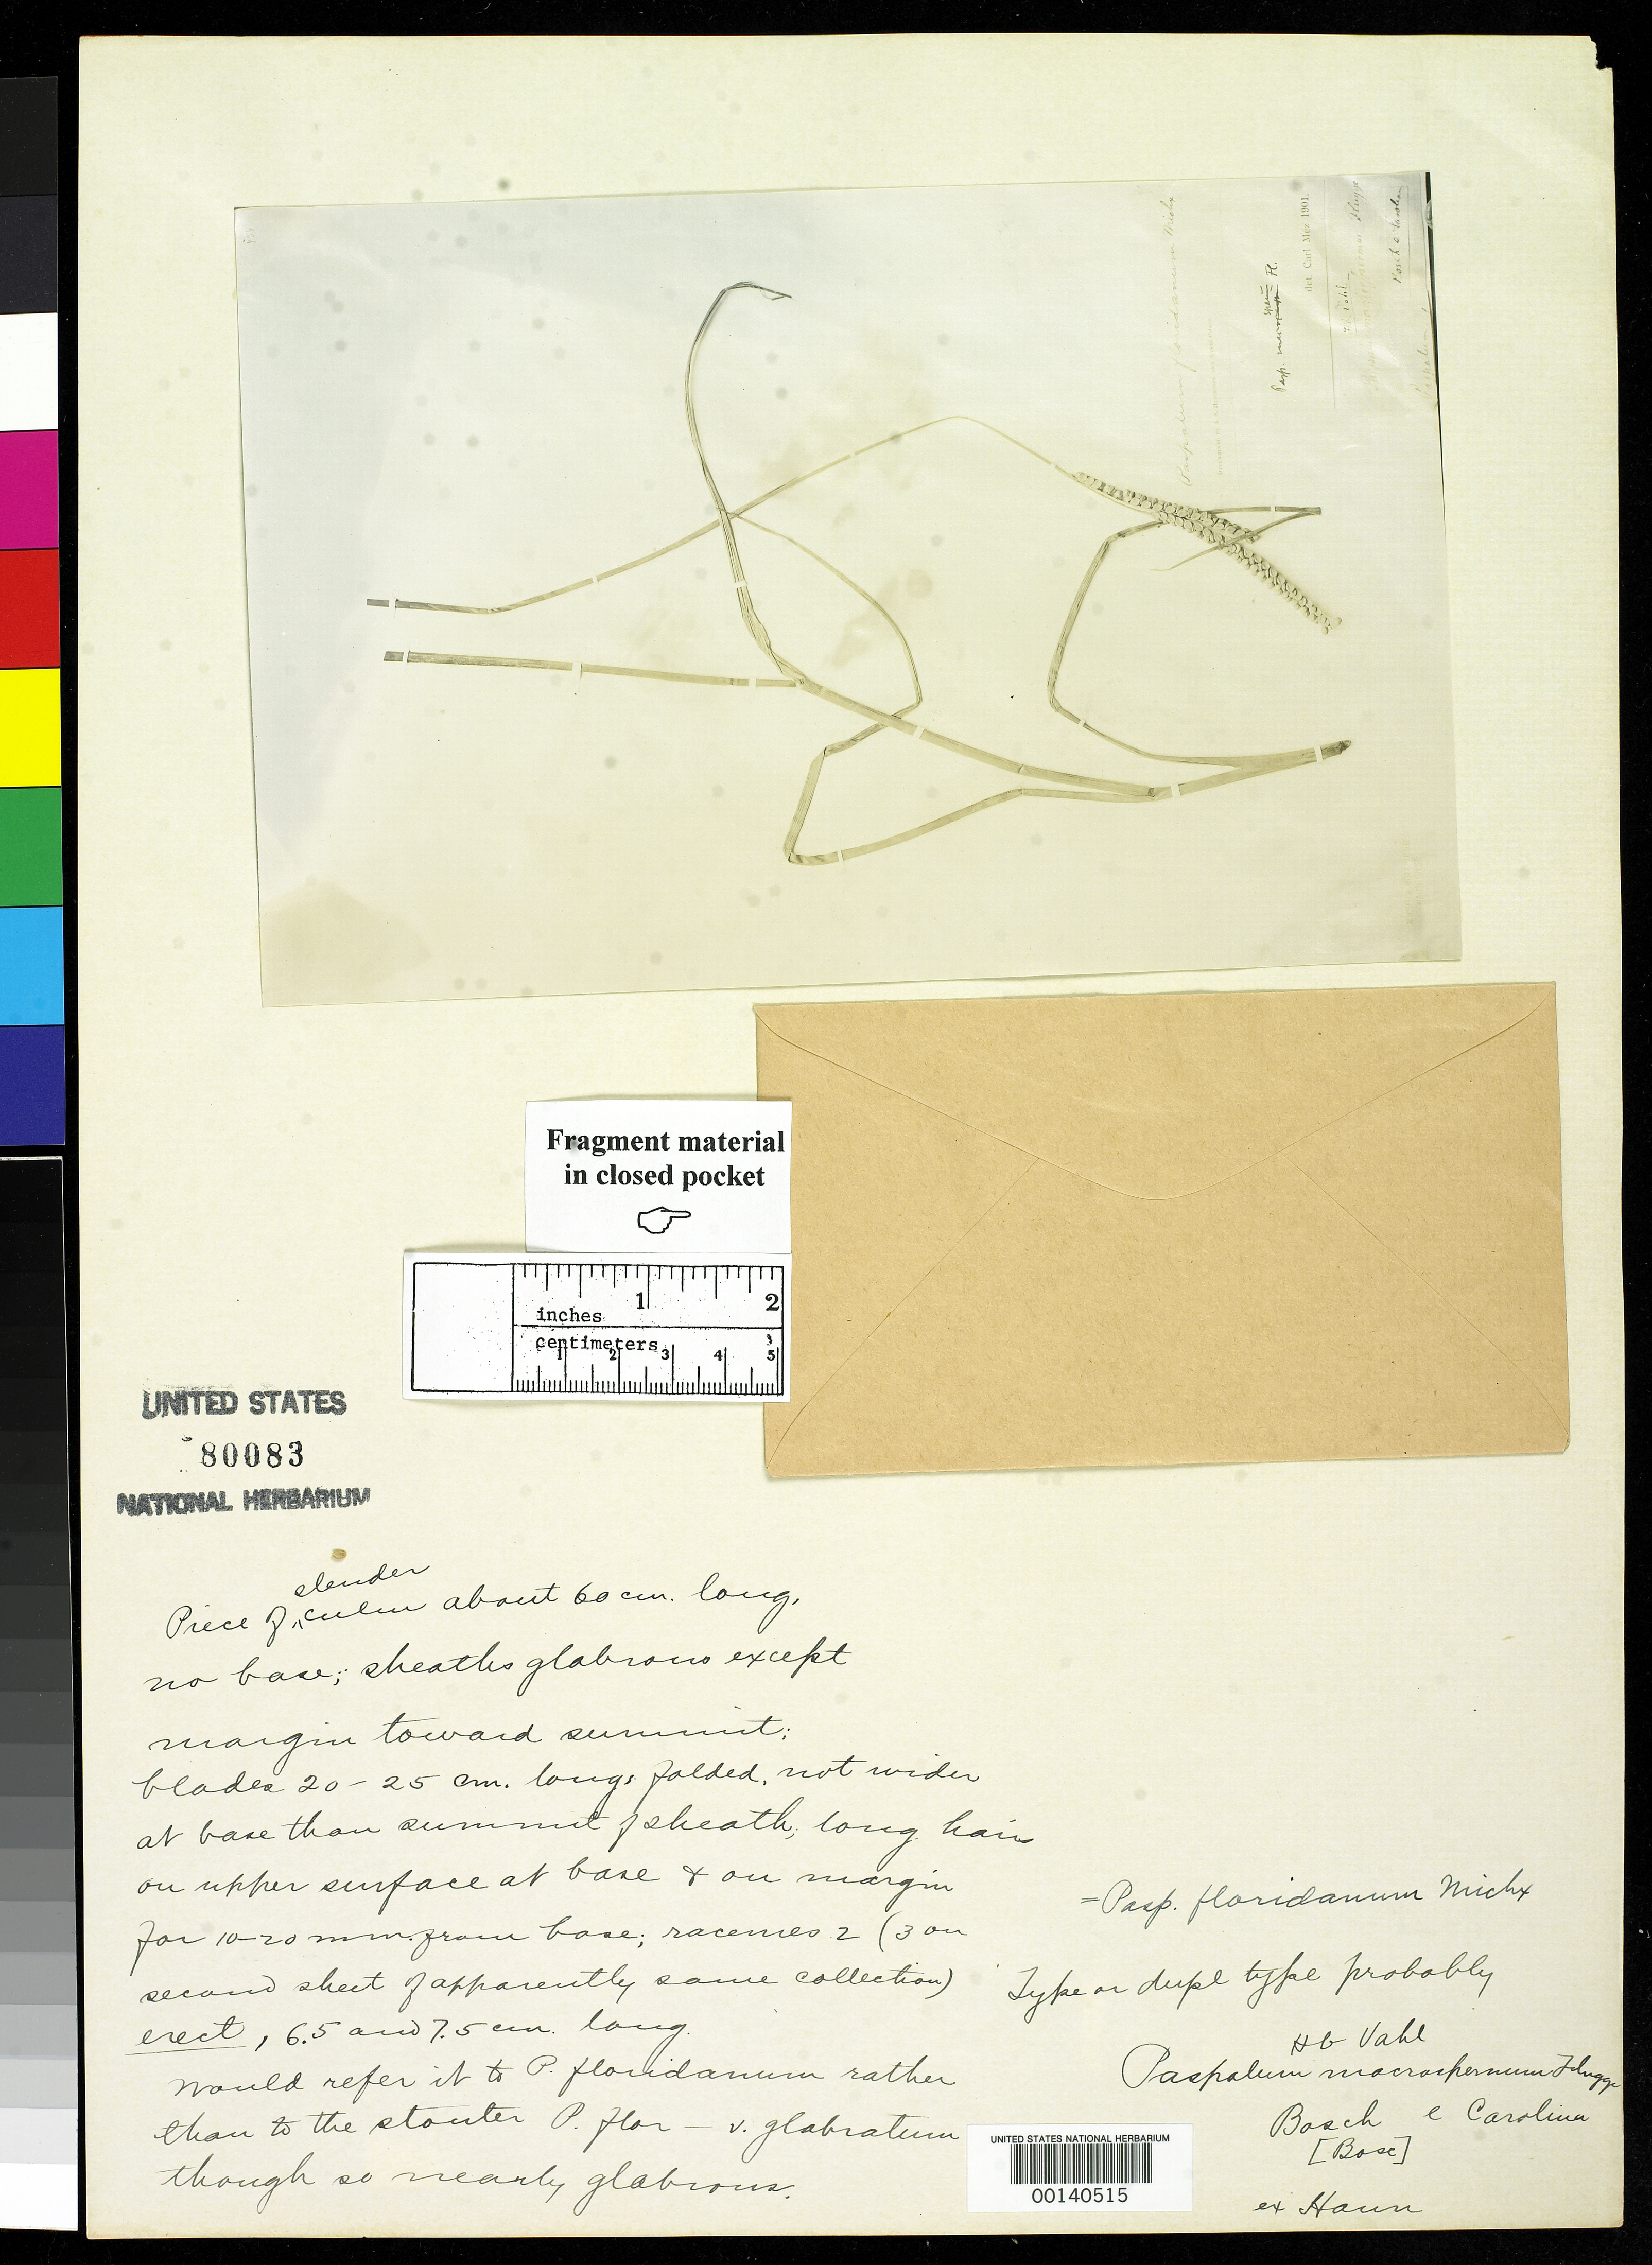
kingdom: Plantae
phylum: Tracheophyta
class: Liliopsida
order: Poales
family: Poaceae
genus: Paspalum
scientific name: Paspalum macrospermum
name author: Flüggé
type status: Type Fragment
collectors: L. A. G. Bosc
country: United States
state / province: South Carolina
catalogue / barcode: US 80083